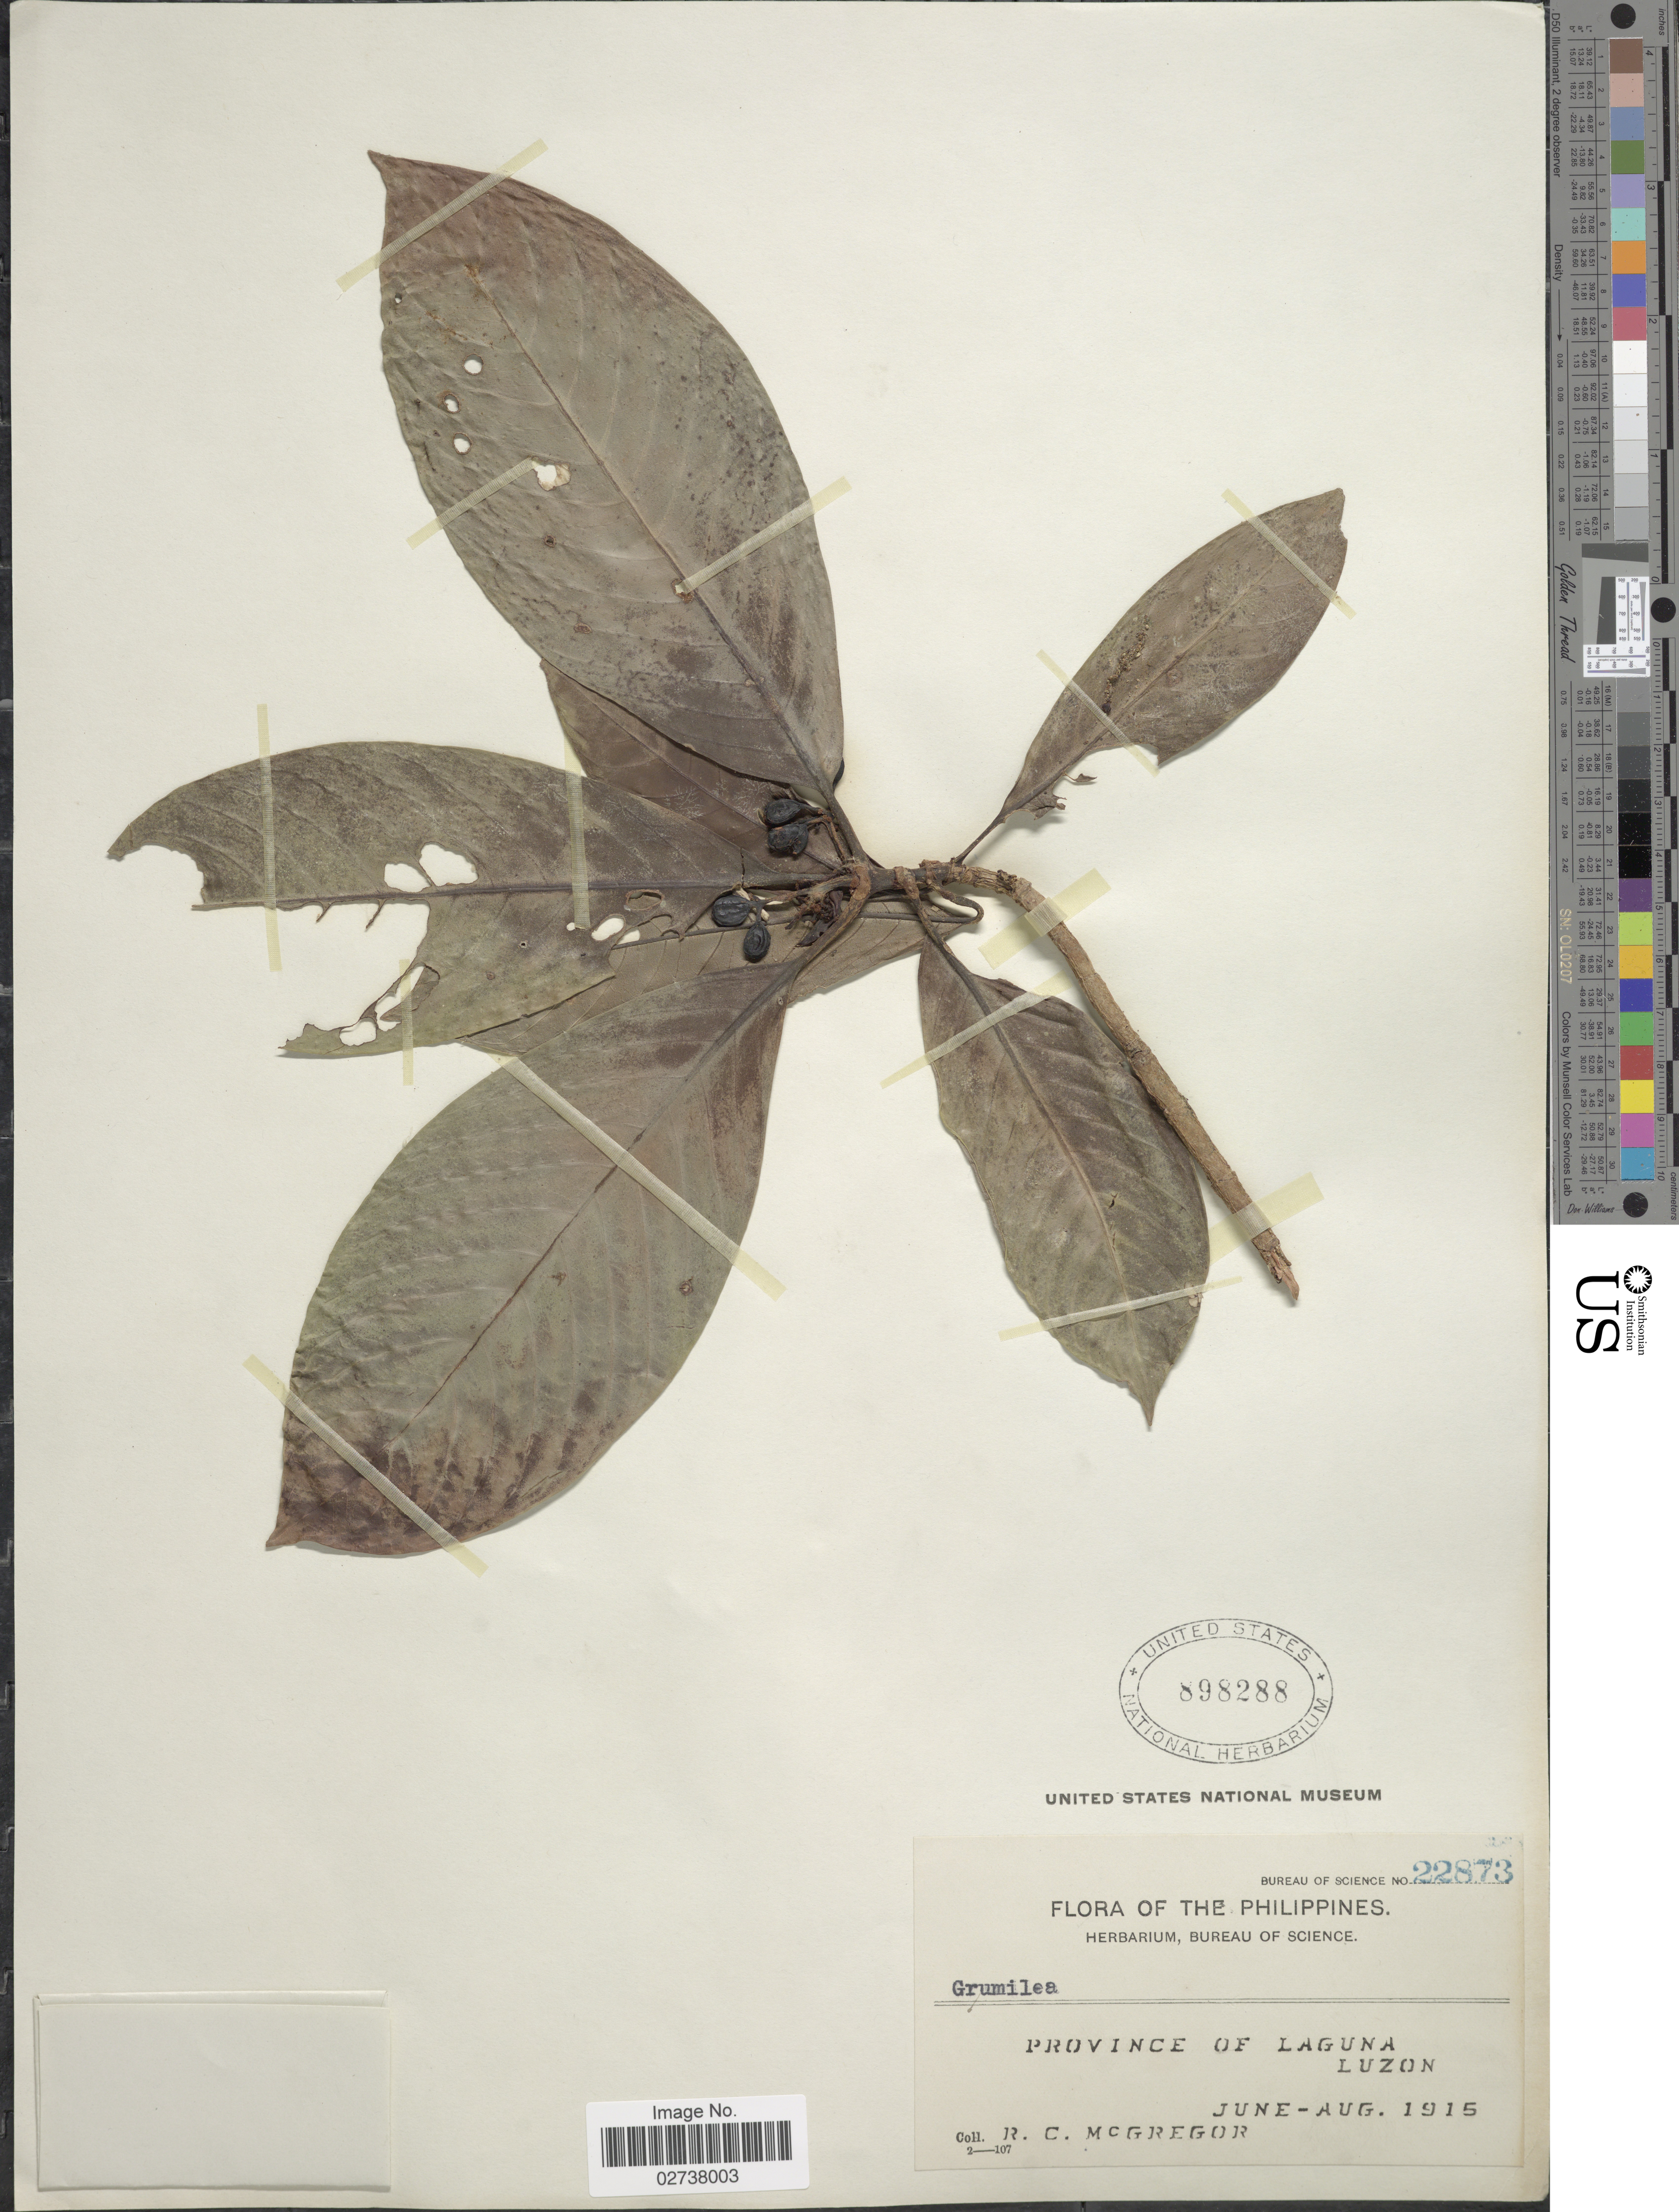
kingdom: Plantae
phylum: Tracheophyta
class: Magnoliopsida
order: Gentianales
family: Rubiaceae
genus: Psychotria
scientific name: Psychotria sp.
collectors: R. C. McGregor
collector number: Bureau of Science 22873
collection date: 1915-06/1915-08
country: Philippines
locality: Province of Laguna. Luzon.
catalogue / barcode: US 898288